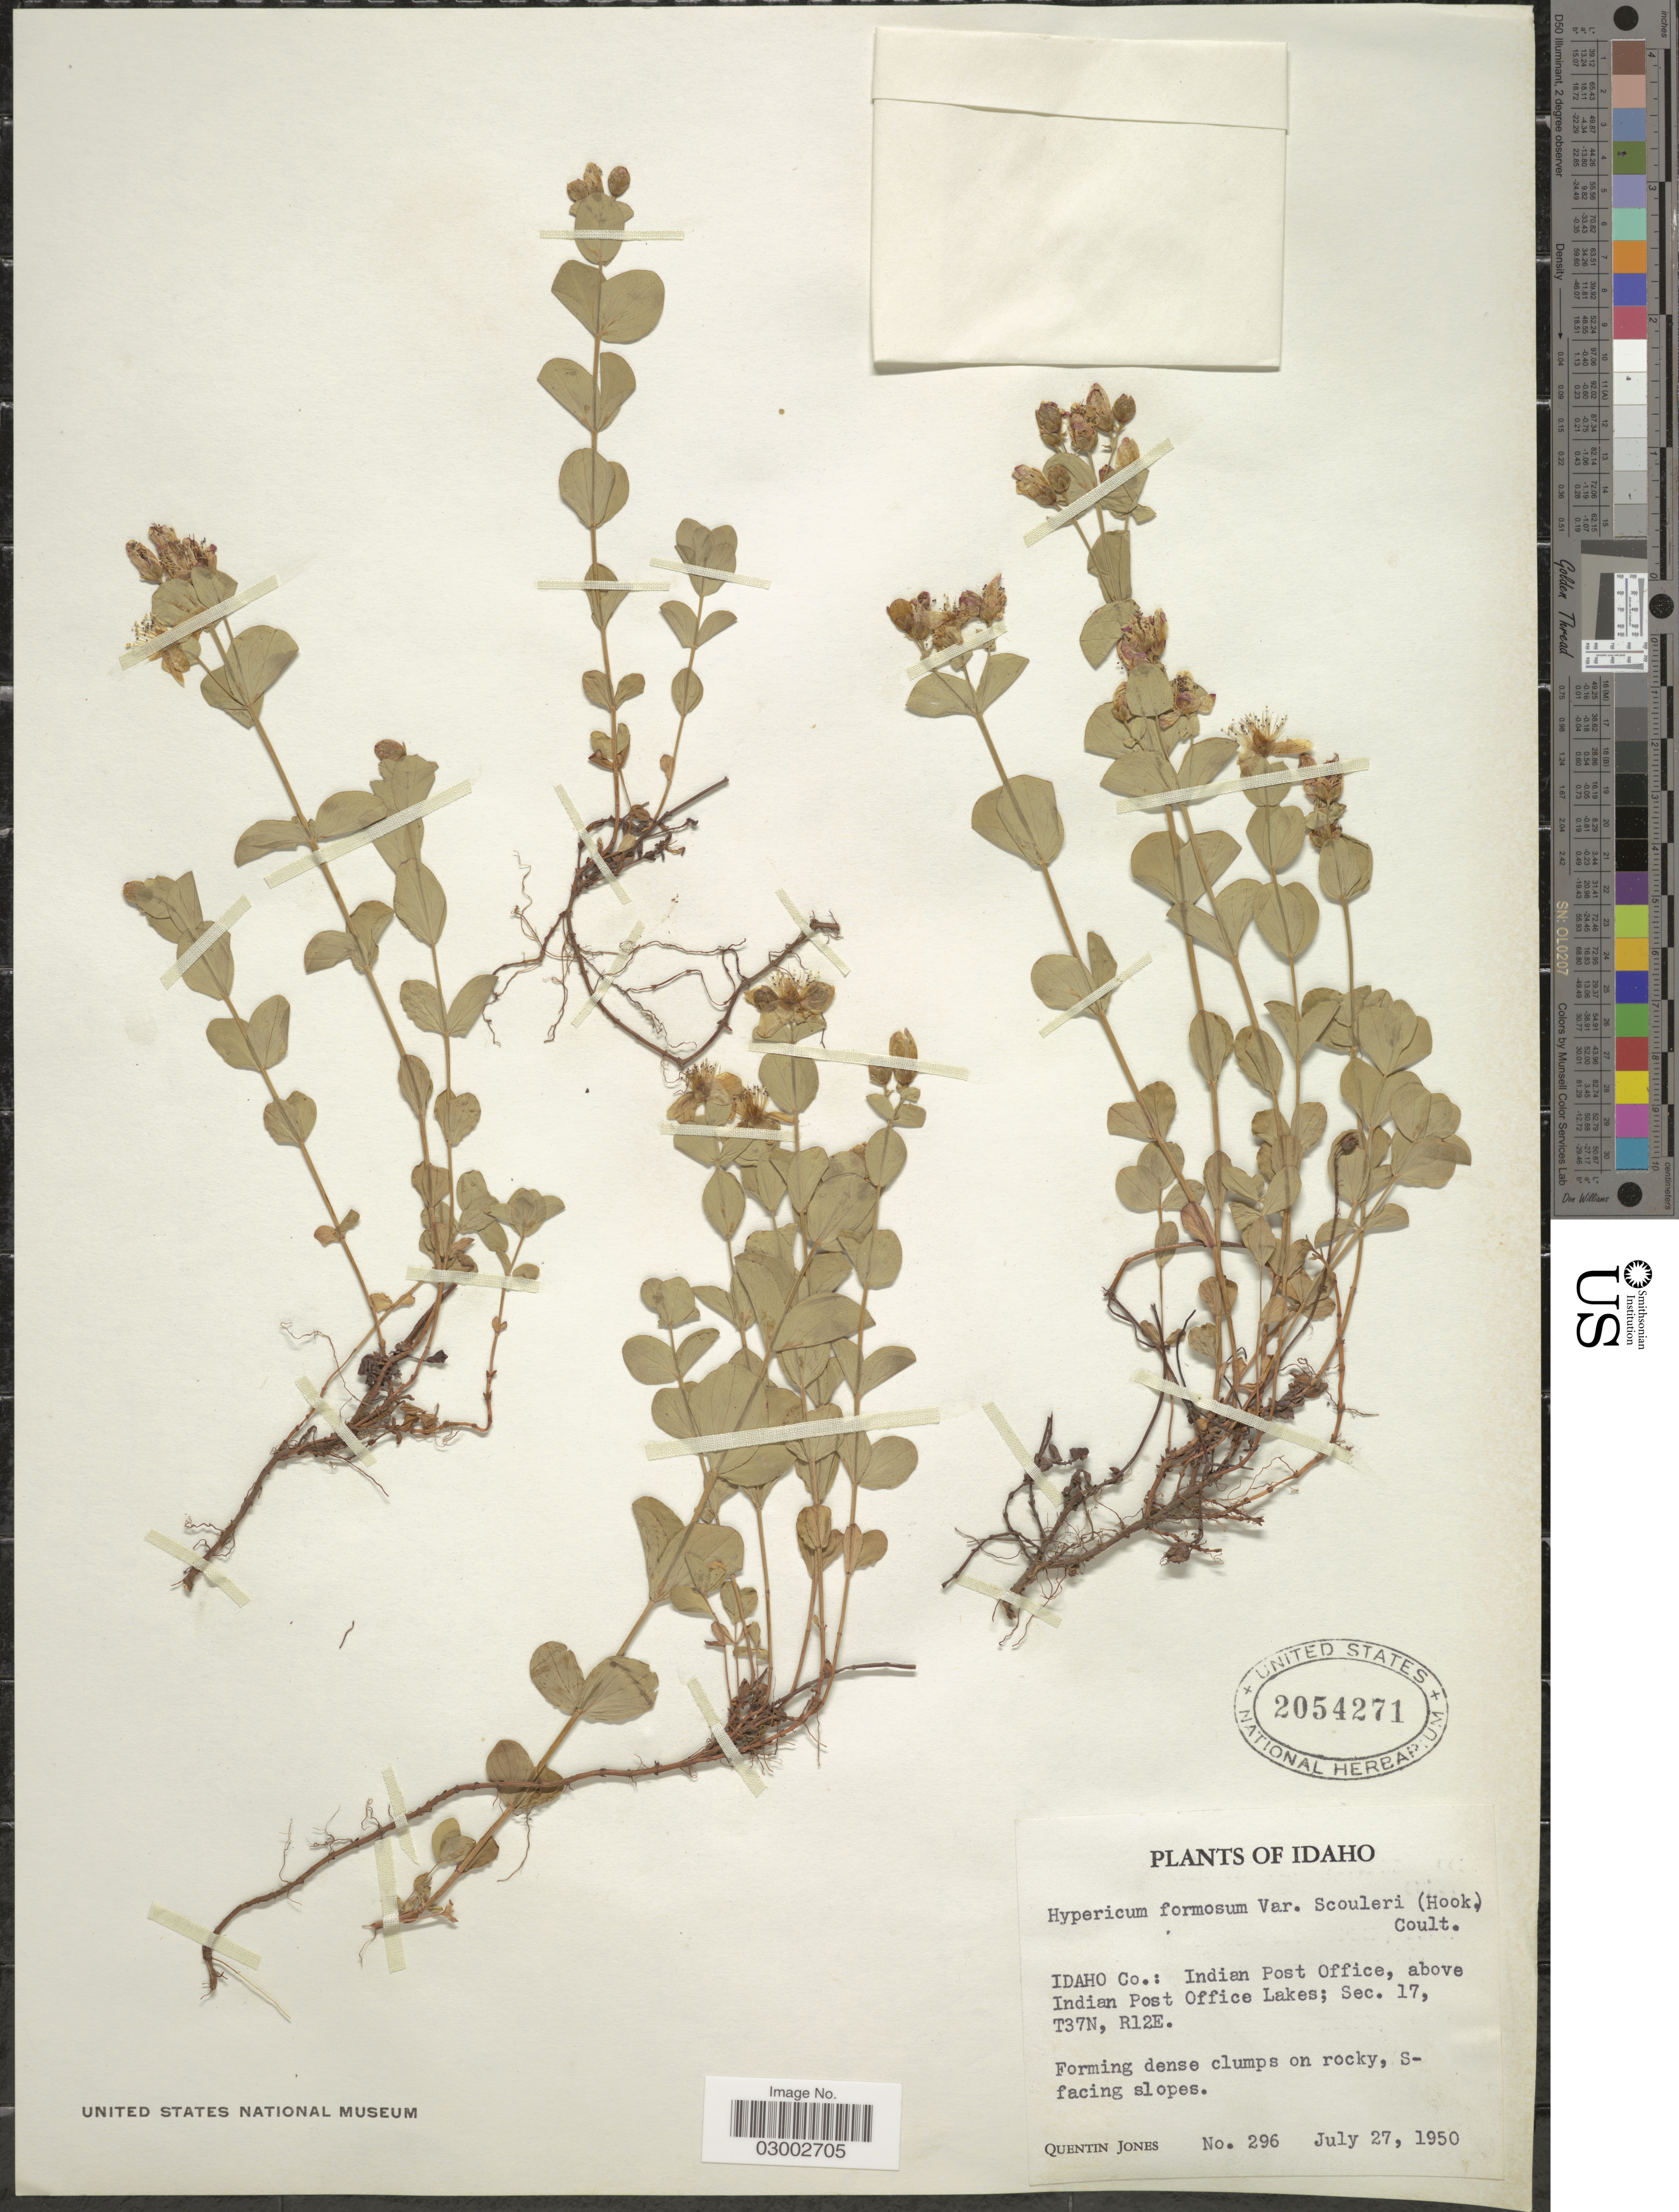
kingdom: Plantae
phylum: Tracheophyta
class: Magnoliopsida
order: Malpighiales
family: Hypericaceae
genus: Hypericum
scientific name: Hypericum scouleri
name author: Hook.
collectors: Q. Jones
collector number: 296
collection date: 1950-07-27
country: United States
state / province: Idaho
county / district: Idaho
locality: Indian Post Office, above Indian Post Office Lakes; Sec. 17, T37N, R12E.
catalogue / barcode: US 2054271